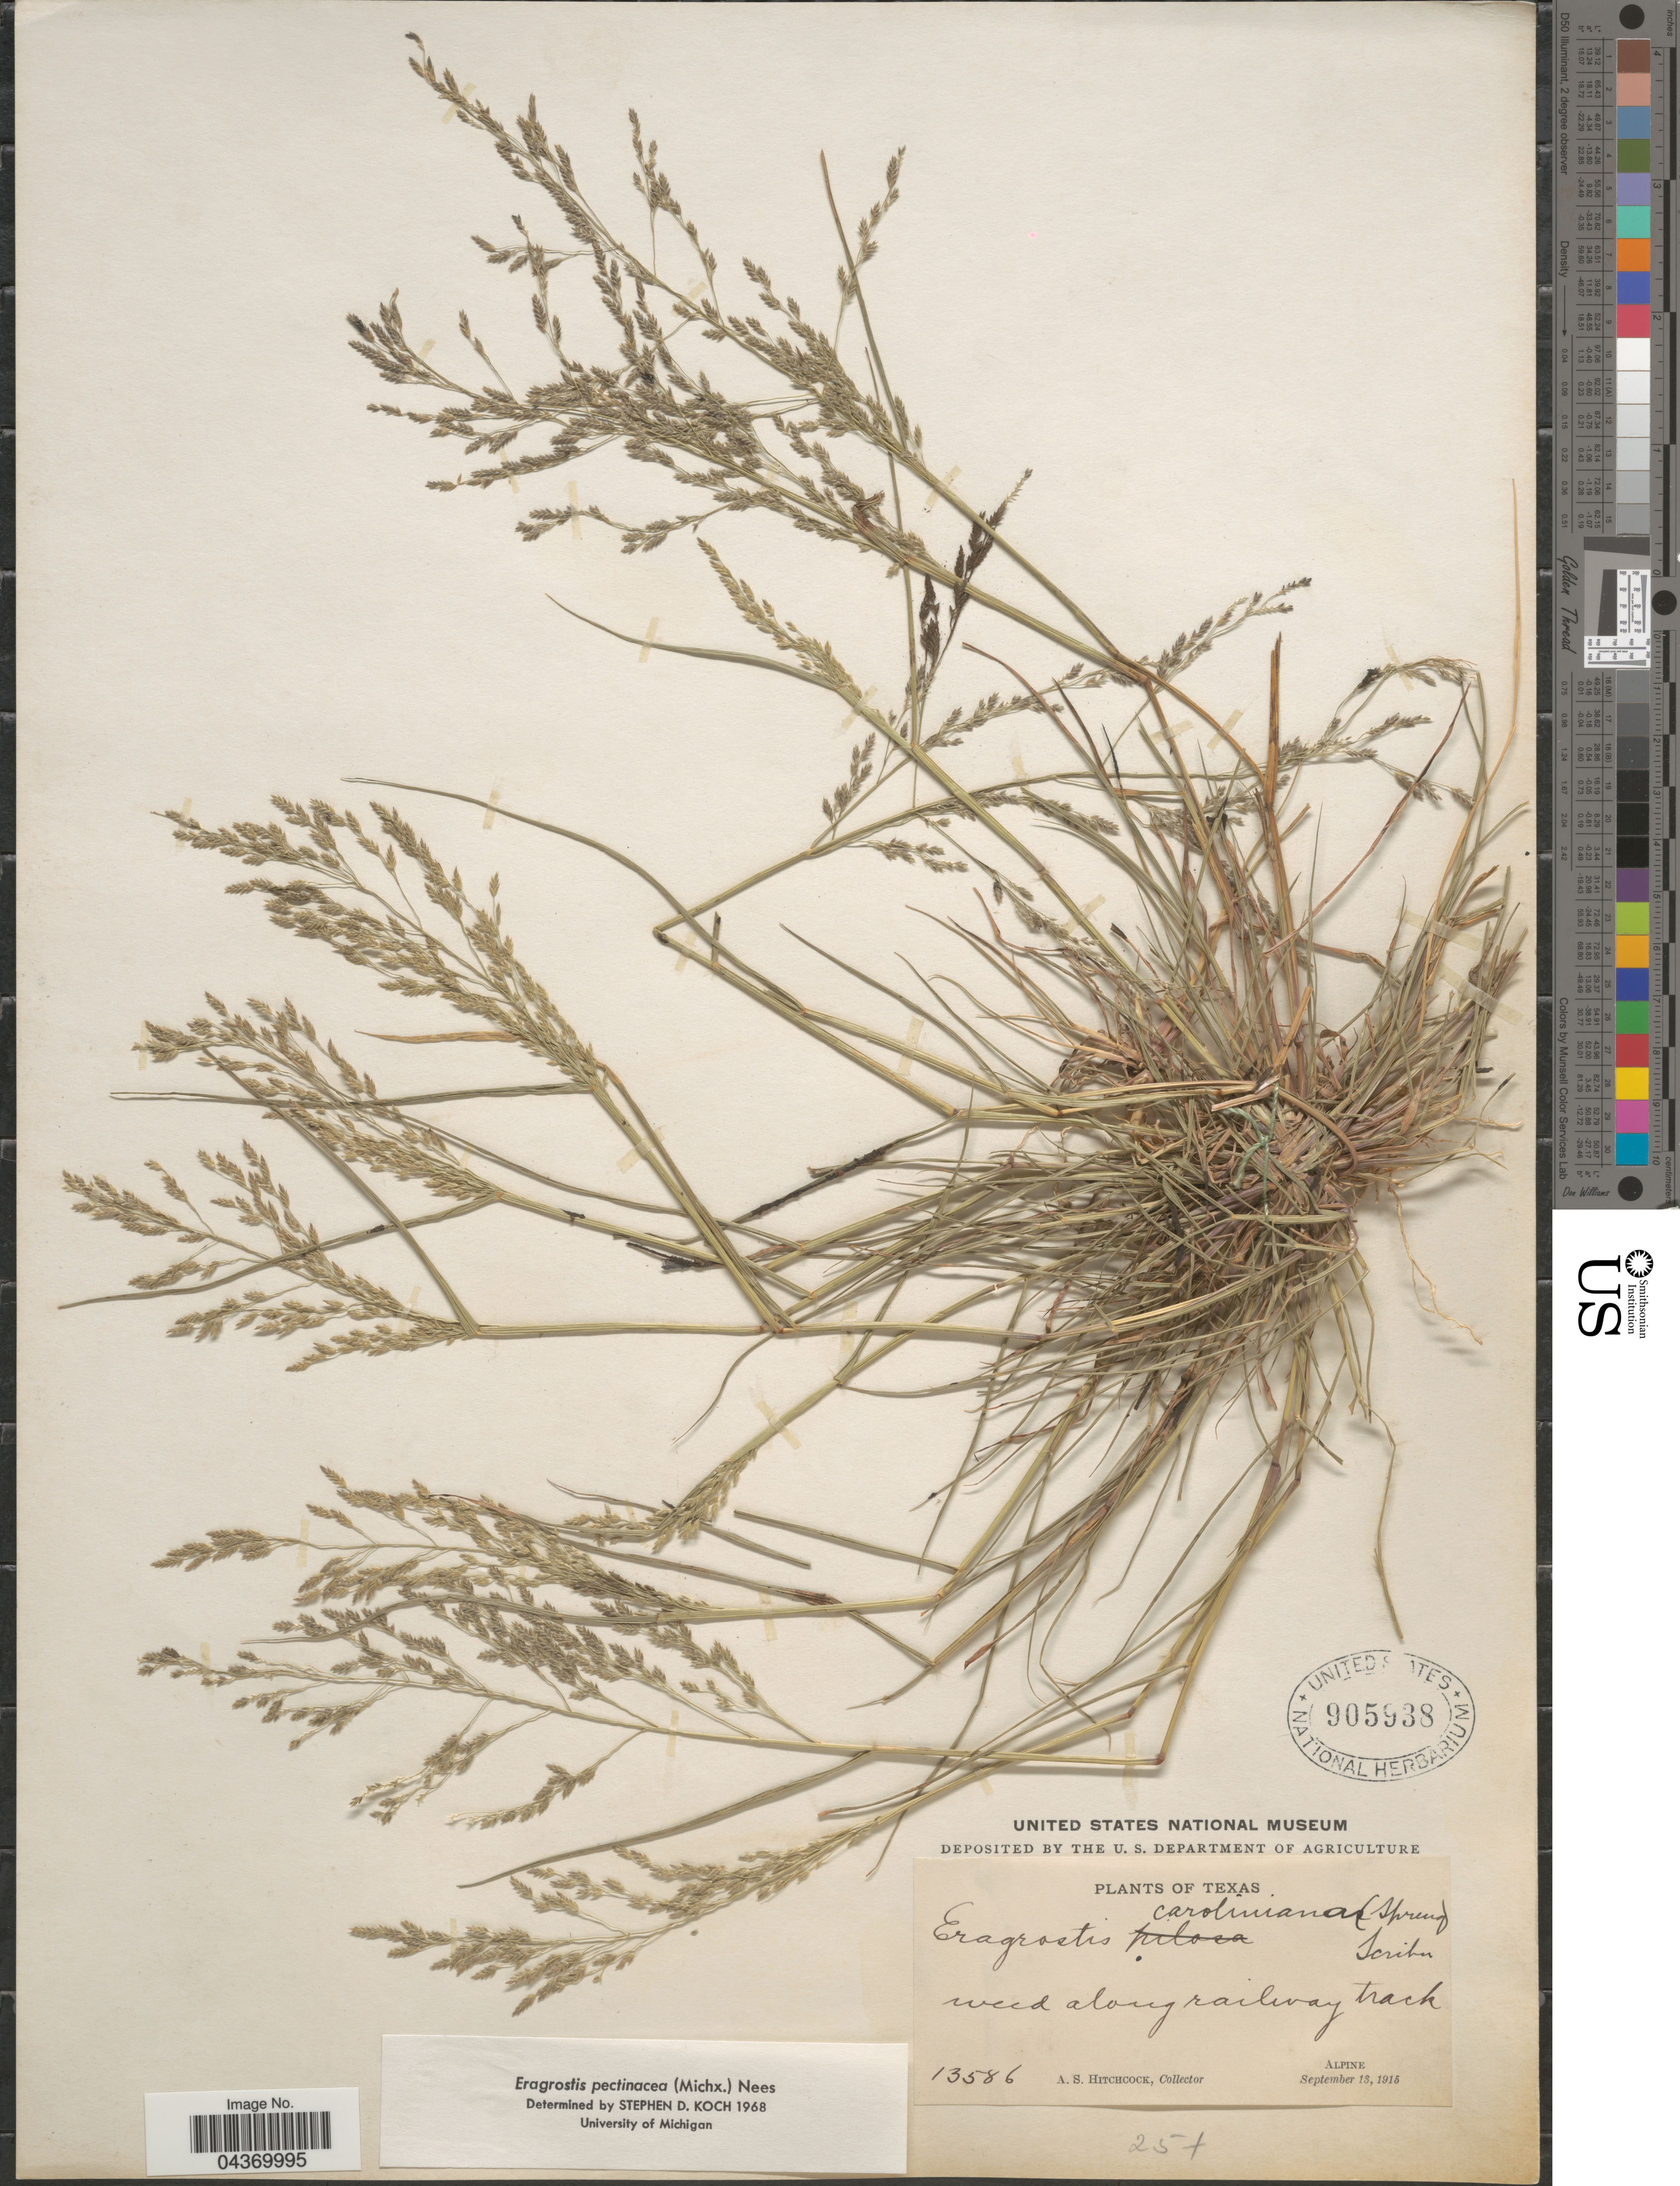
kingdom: Plantae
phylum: Tracheophyta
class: Liliopsida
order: Poales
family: Poaceae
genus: Eragrostis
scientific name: Eragrostis pectinacea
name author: (Michx.) Nees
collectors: A. S. Hitchcock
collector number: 13586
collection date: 1915-09-13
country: United States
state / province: Texas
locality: Weed along railway track. Alpine.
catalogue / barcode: US 905938